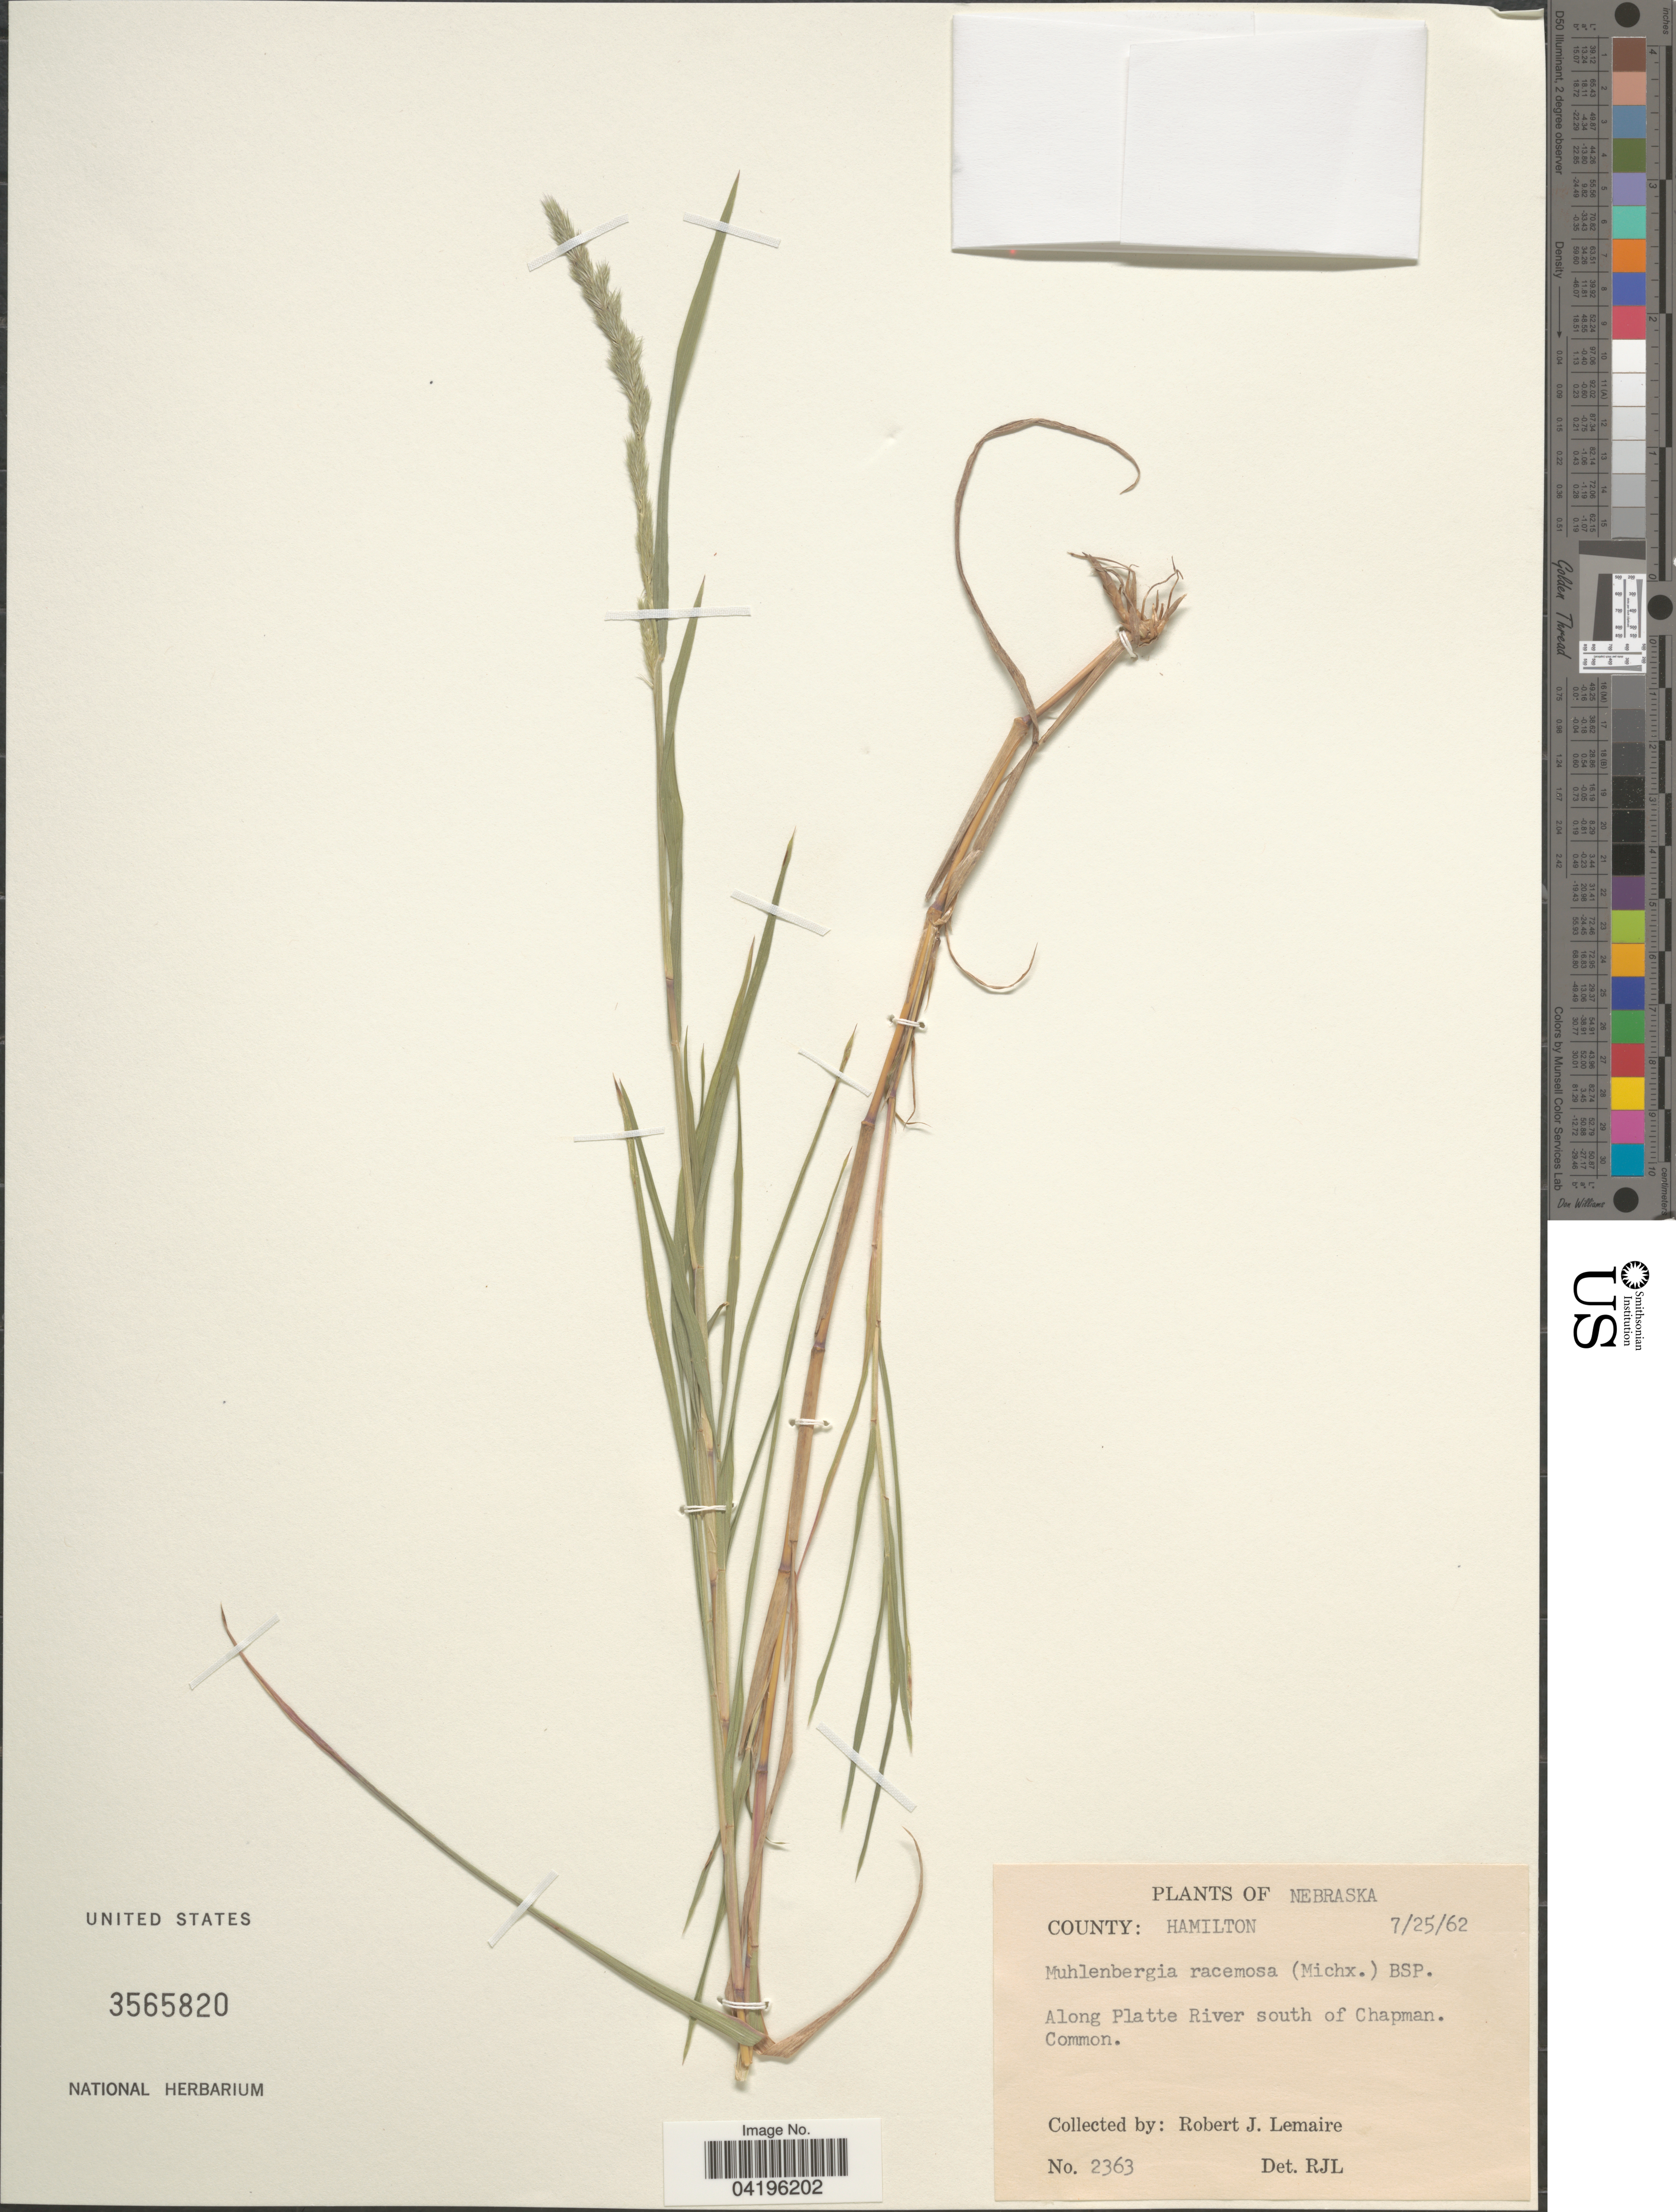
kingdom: Plantae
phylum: Tracheophyta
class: Liliopsida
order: Poales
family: Poaceae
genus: Muhlenbergia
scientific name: Muhlenbergia racemosa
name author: (Michx.) Britton et al.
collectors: R. J. Lemaire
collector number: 2363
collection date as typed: Transcribed d/m/y: 25/7/62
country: United States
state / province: Nebraska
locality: County: Hamilton. Along Platte River south of Chapman.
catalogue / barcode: US 3565820